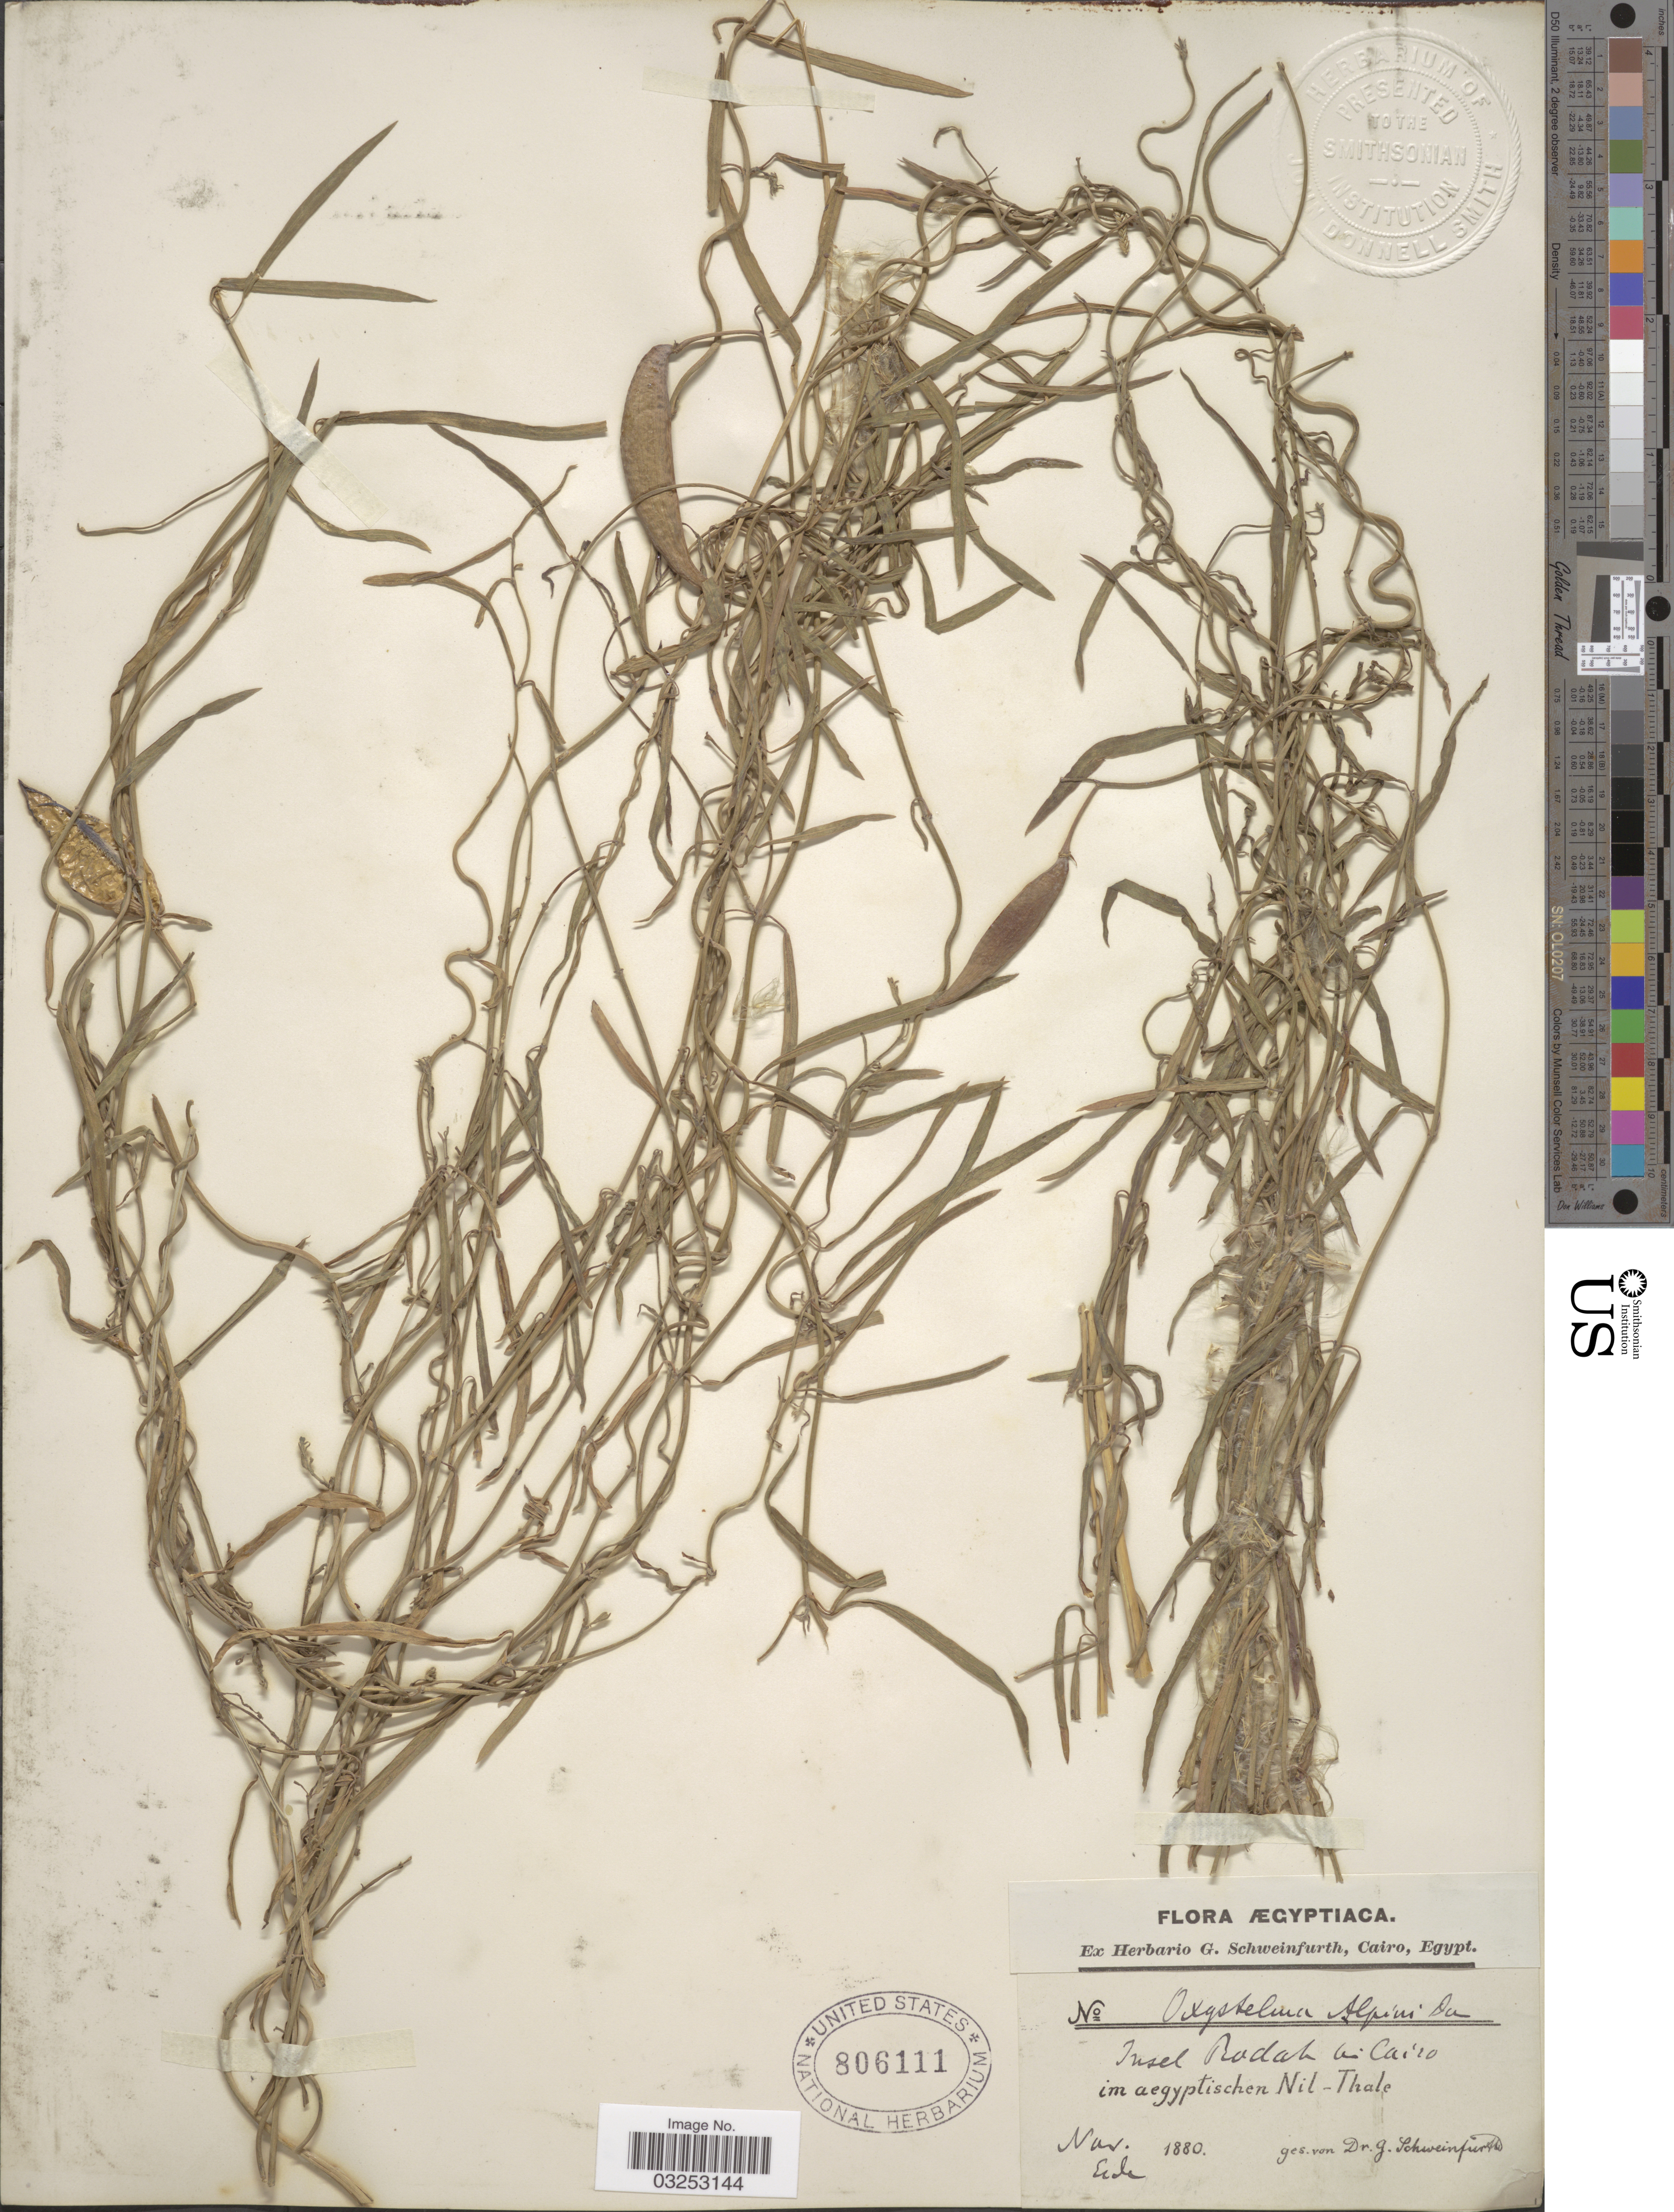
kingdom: Plantae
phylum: Tracheophyta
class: Magnoliopsida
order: Gentianales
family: Apocynaceae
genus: Oxystelma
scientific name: Oxystelma alpini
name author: Decne.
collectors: G. A. Schweinfurth (herbarium)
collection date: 1880-11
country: Egypt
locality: Insel Rodah bei Cairo, im aegyptischen Nil-Thale.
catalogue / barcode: US 806111